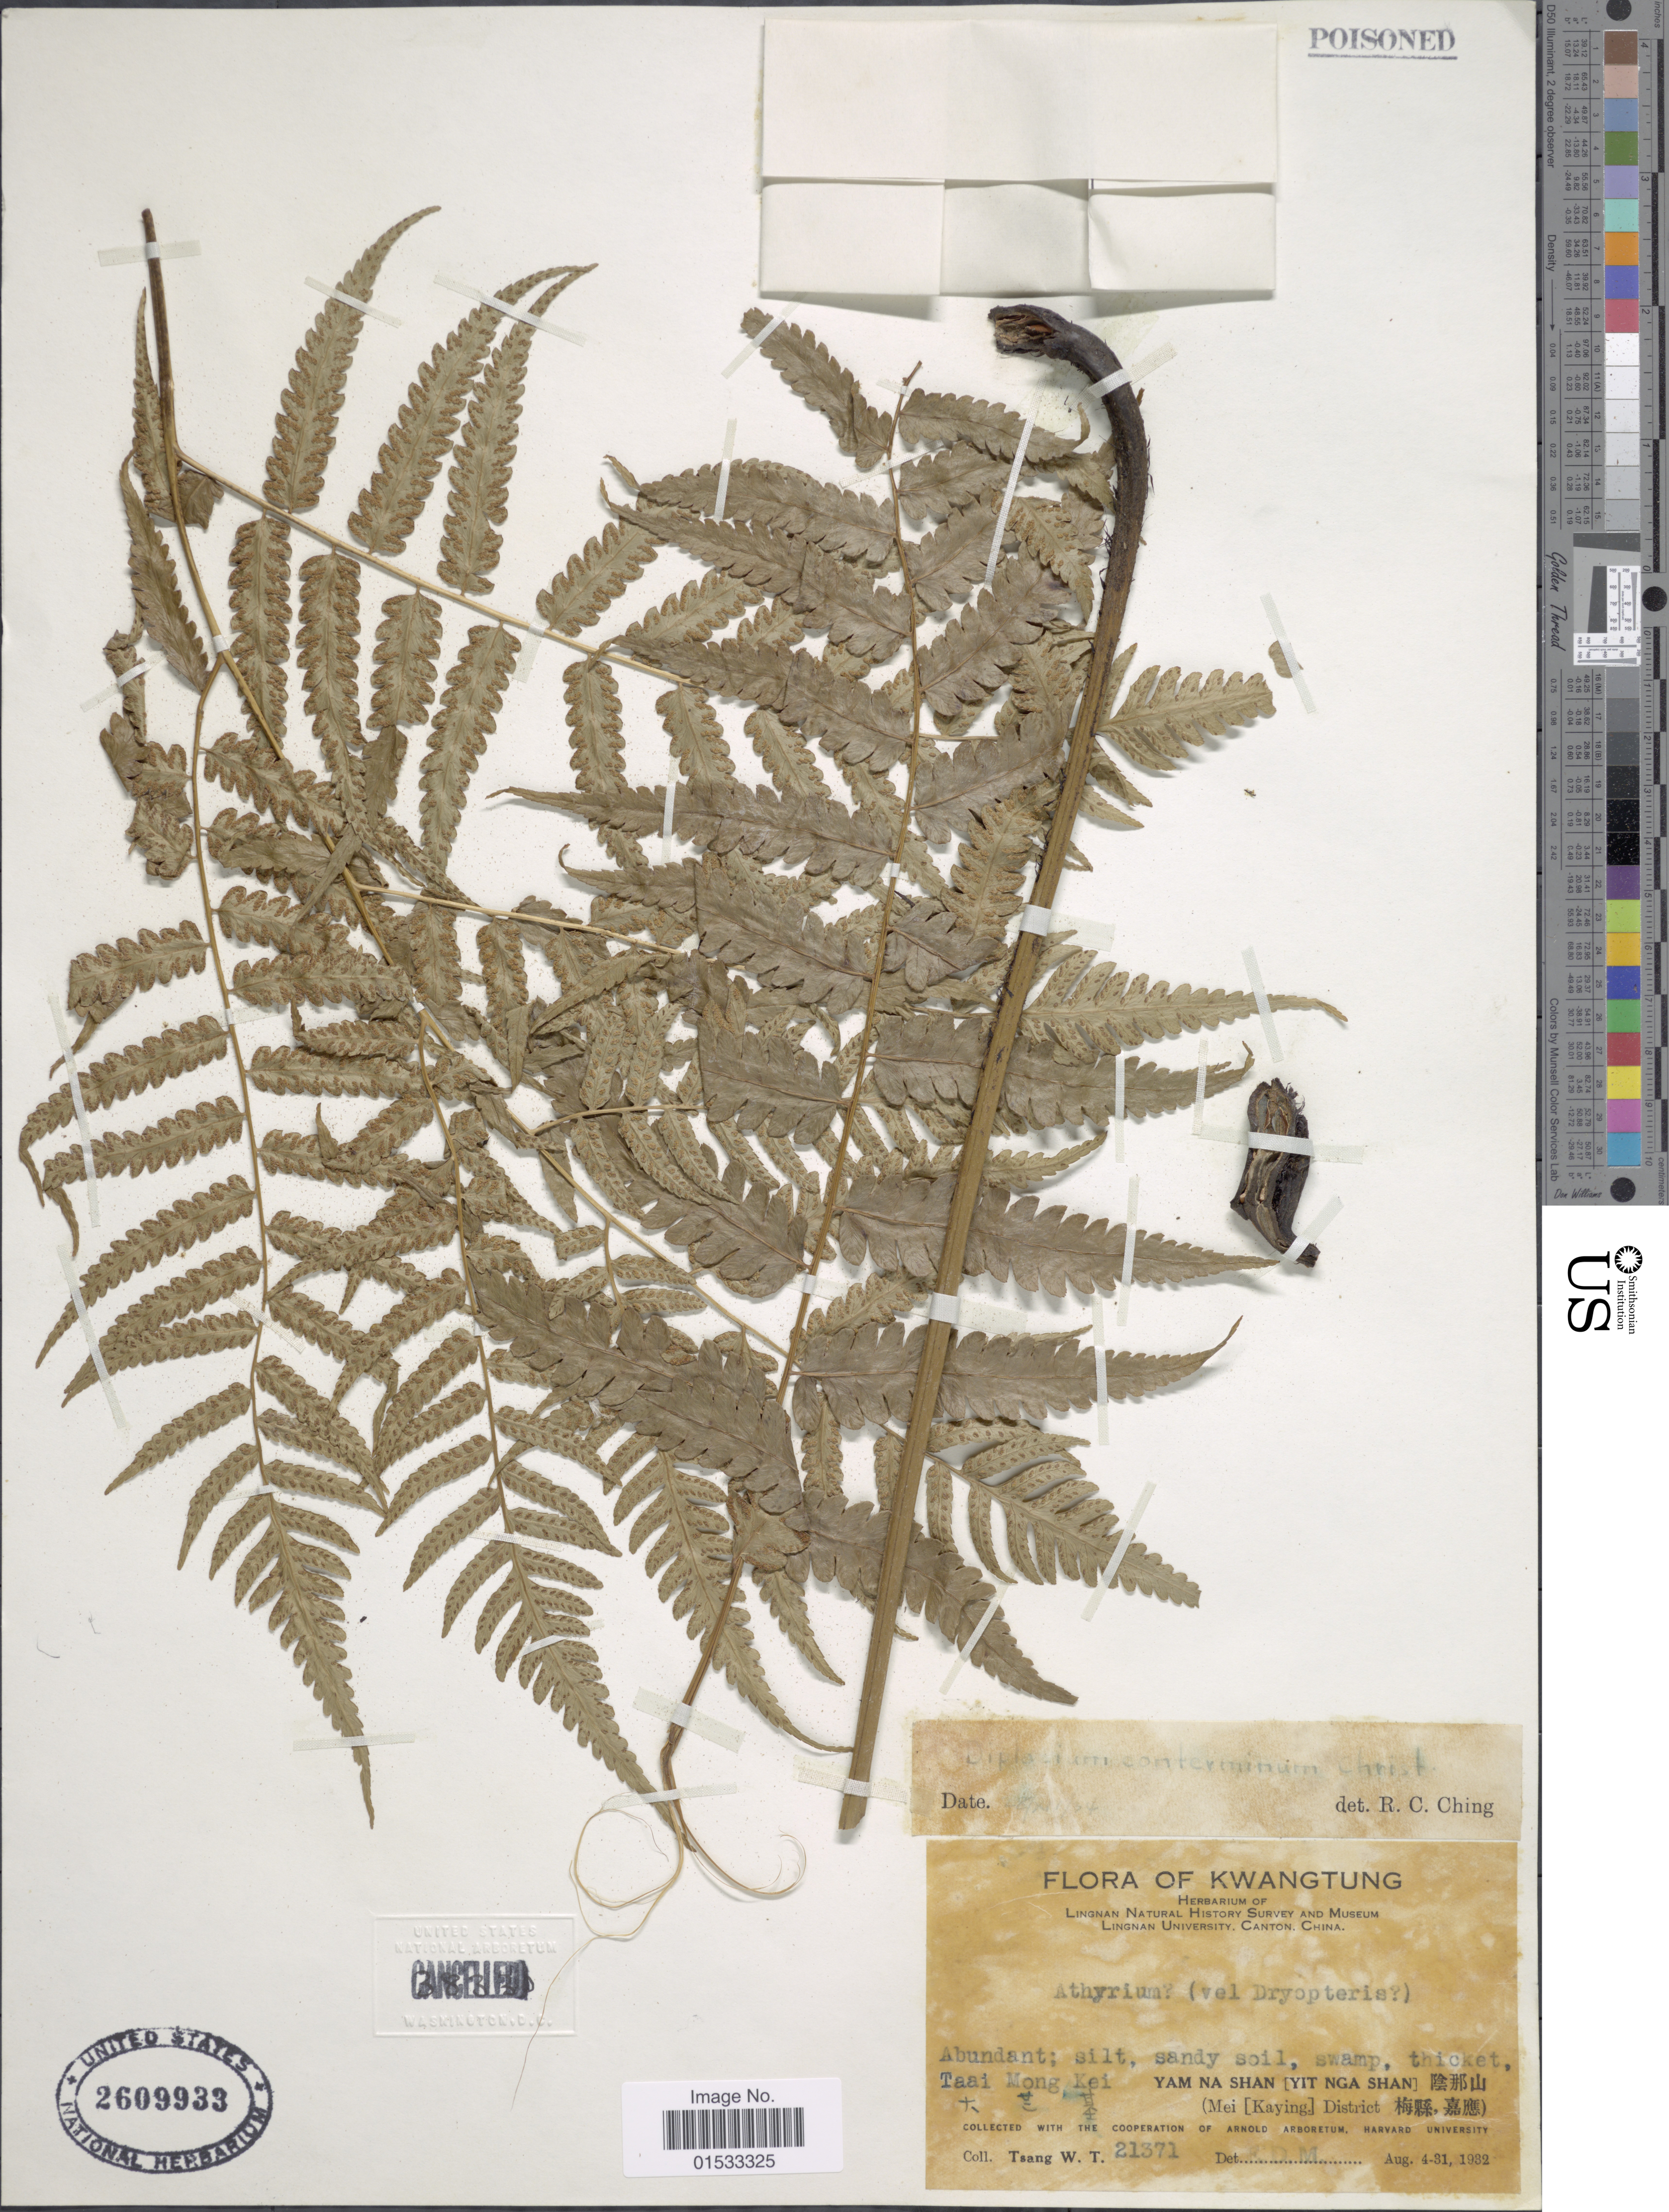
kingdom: Plantae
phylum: Tracheophyta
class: Polypodiopsida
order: Polypodiales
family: Athyriaceae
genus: Diplazium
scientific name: Diplazium conterminum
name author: Christ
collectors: W. T. Tsang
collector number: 21371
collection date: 1932-08-04/1932-08-31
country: China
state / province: Guangdong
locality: Kwangtung, Taai Mong Kei, Yam Na Shan [Yit Nga Shan], (Mei [Kaying] District)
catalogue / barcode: US 2609933